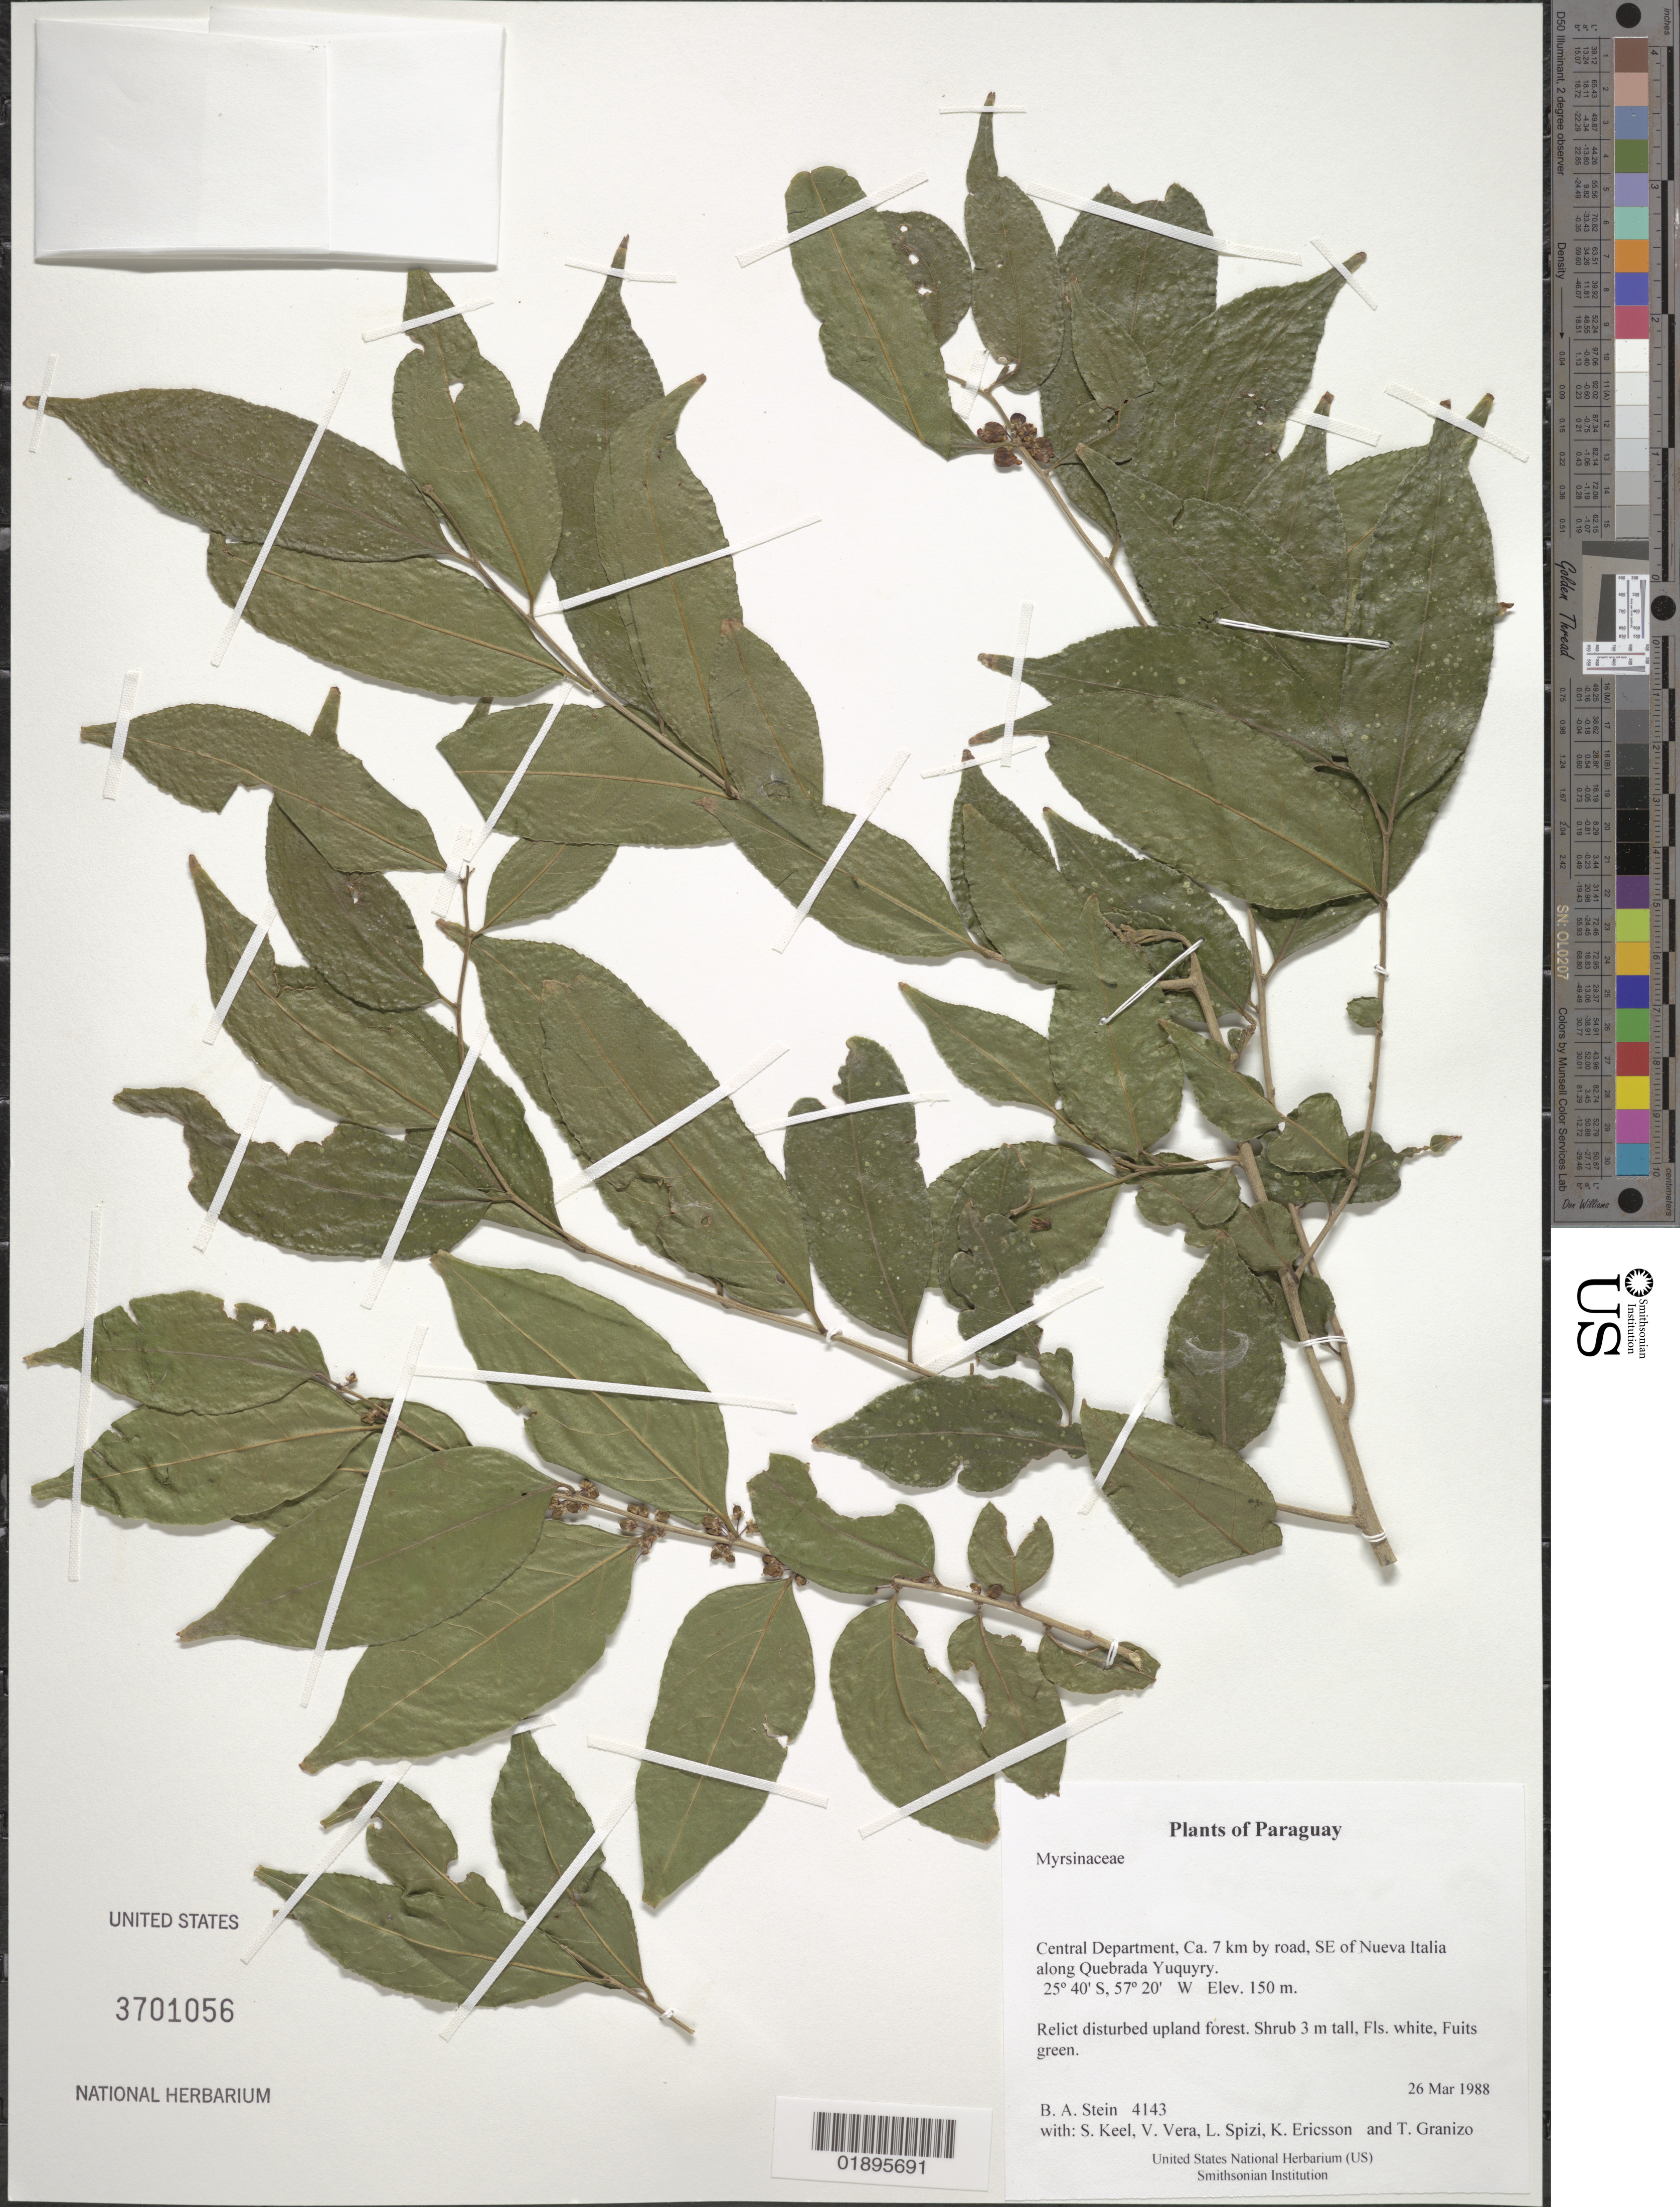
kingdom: Plantae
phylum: Tracheophyta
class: Magnoliopsida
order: Malpighiales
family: Salicaceae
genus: Casearia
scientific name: Casearia sp.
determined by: Pipoly, J. J.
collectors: B. A. Stein, S. Keel, V. Vera, L. Spizi, K. Ericsson & T. Granizo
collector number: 4143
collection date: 1988-03-26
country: Paraguay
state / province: Central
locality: Ca. 7 km by road, SE of Nueva Italia along Quebrada Yuguyry.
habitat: Relict disturbed upland forest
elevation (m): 150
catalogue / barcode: US 3701056